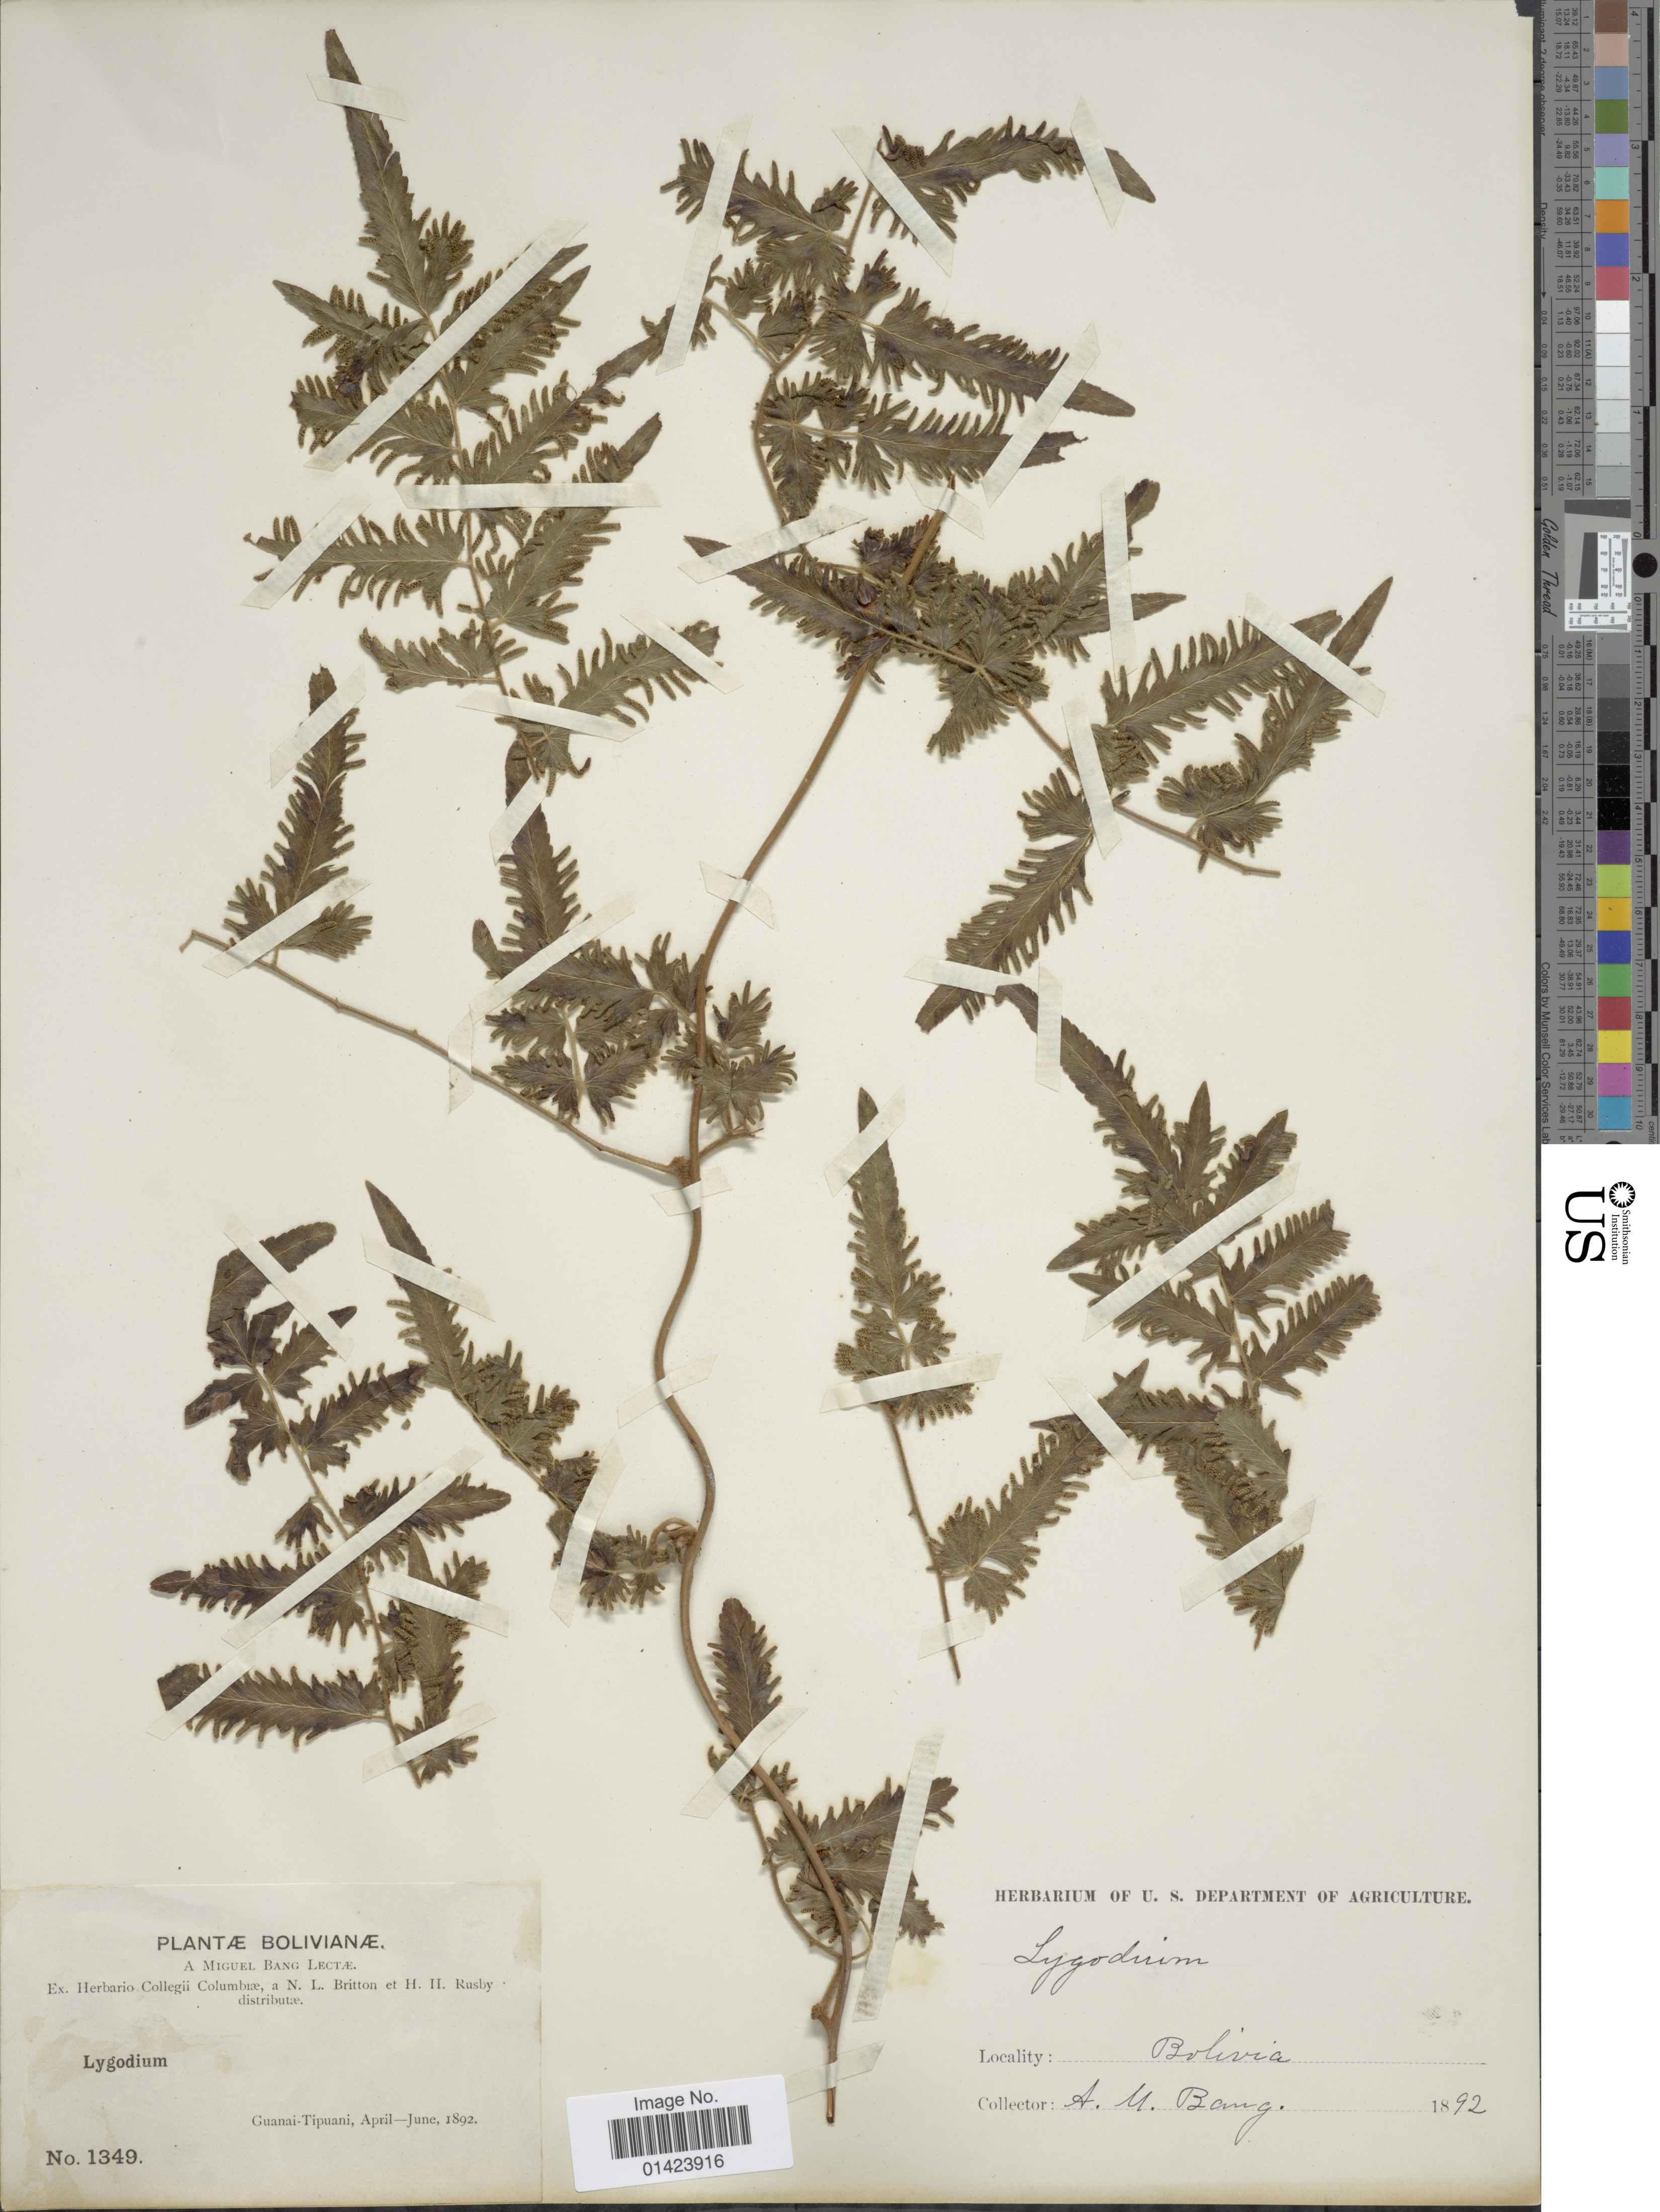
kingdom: Plantae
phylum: Tracheophyta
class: Polypodiopsida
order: Schizaeales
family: Lygodiaceae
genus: Lygodium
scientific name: Lygodium venustum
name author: Sw.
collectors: M. Bang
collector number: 1349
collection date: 1892-04/1892-06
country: Bolivia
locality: Guani-Tipuani